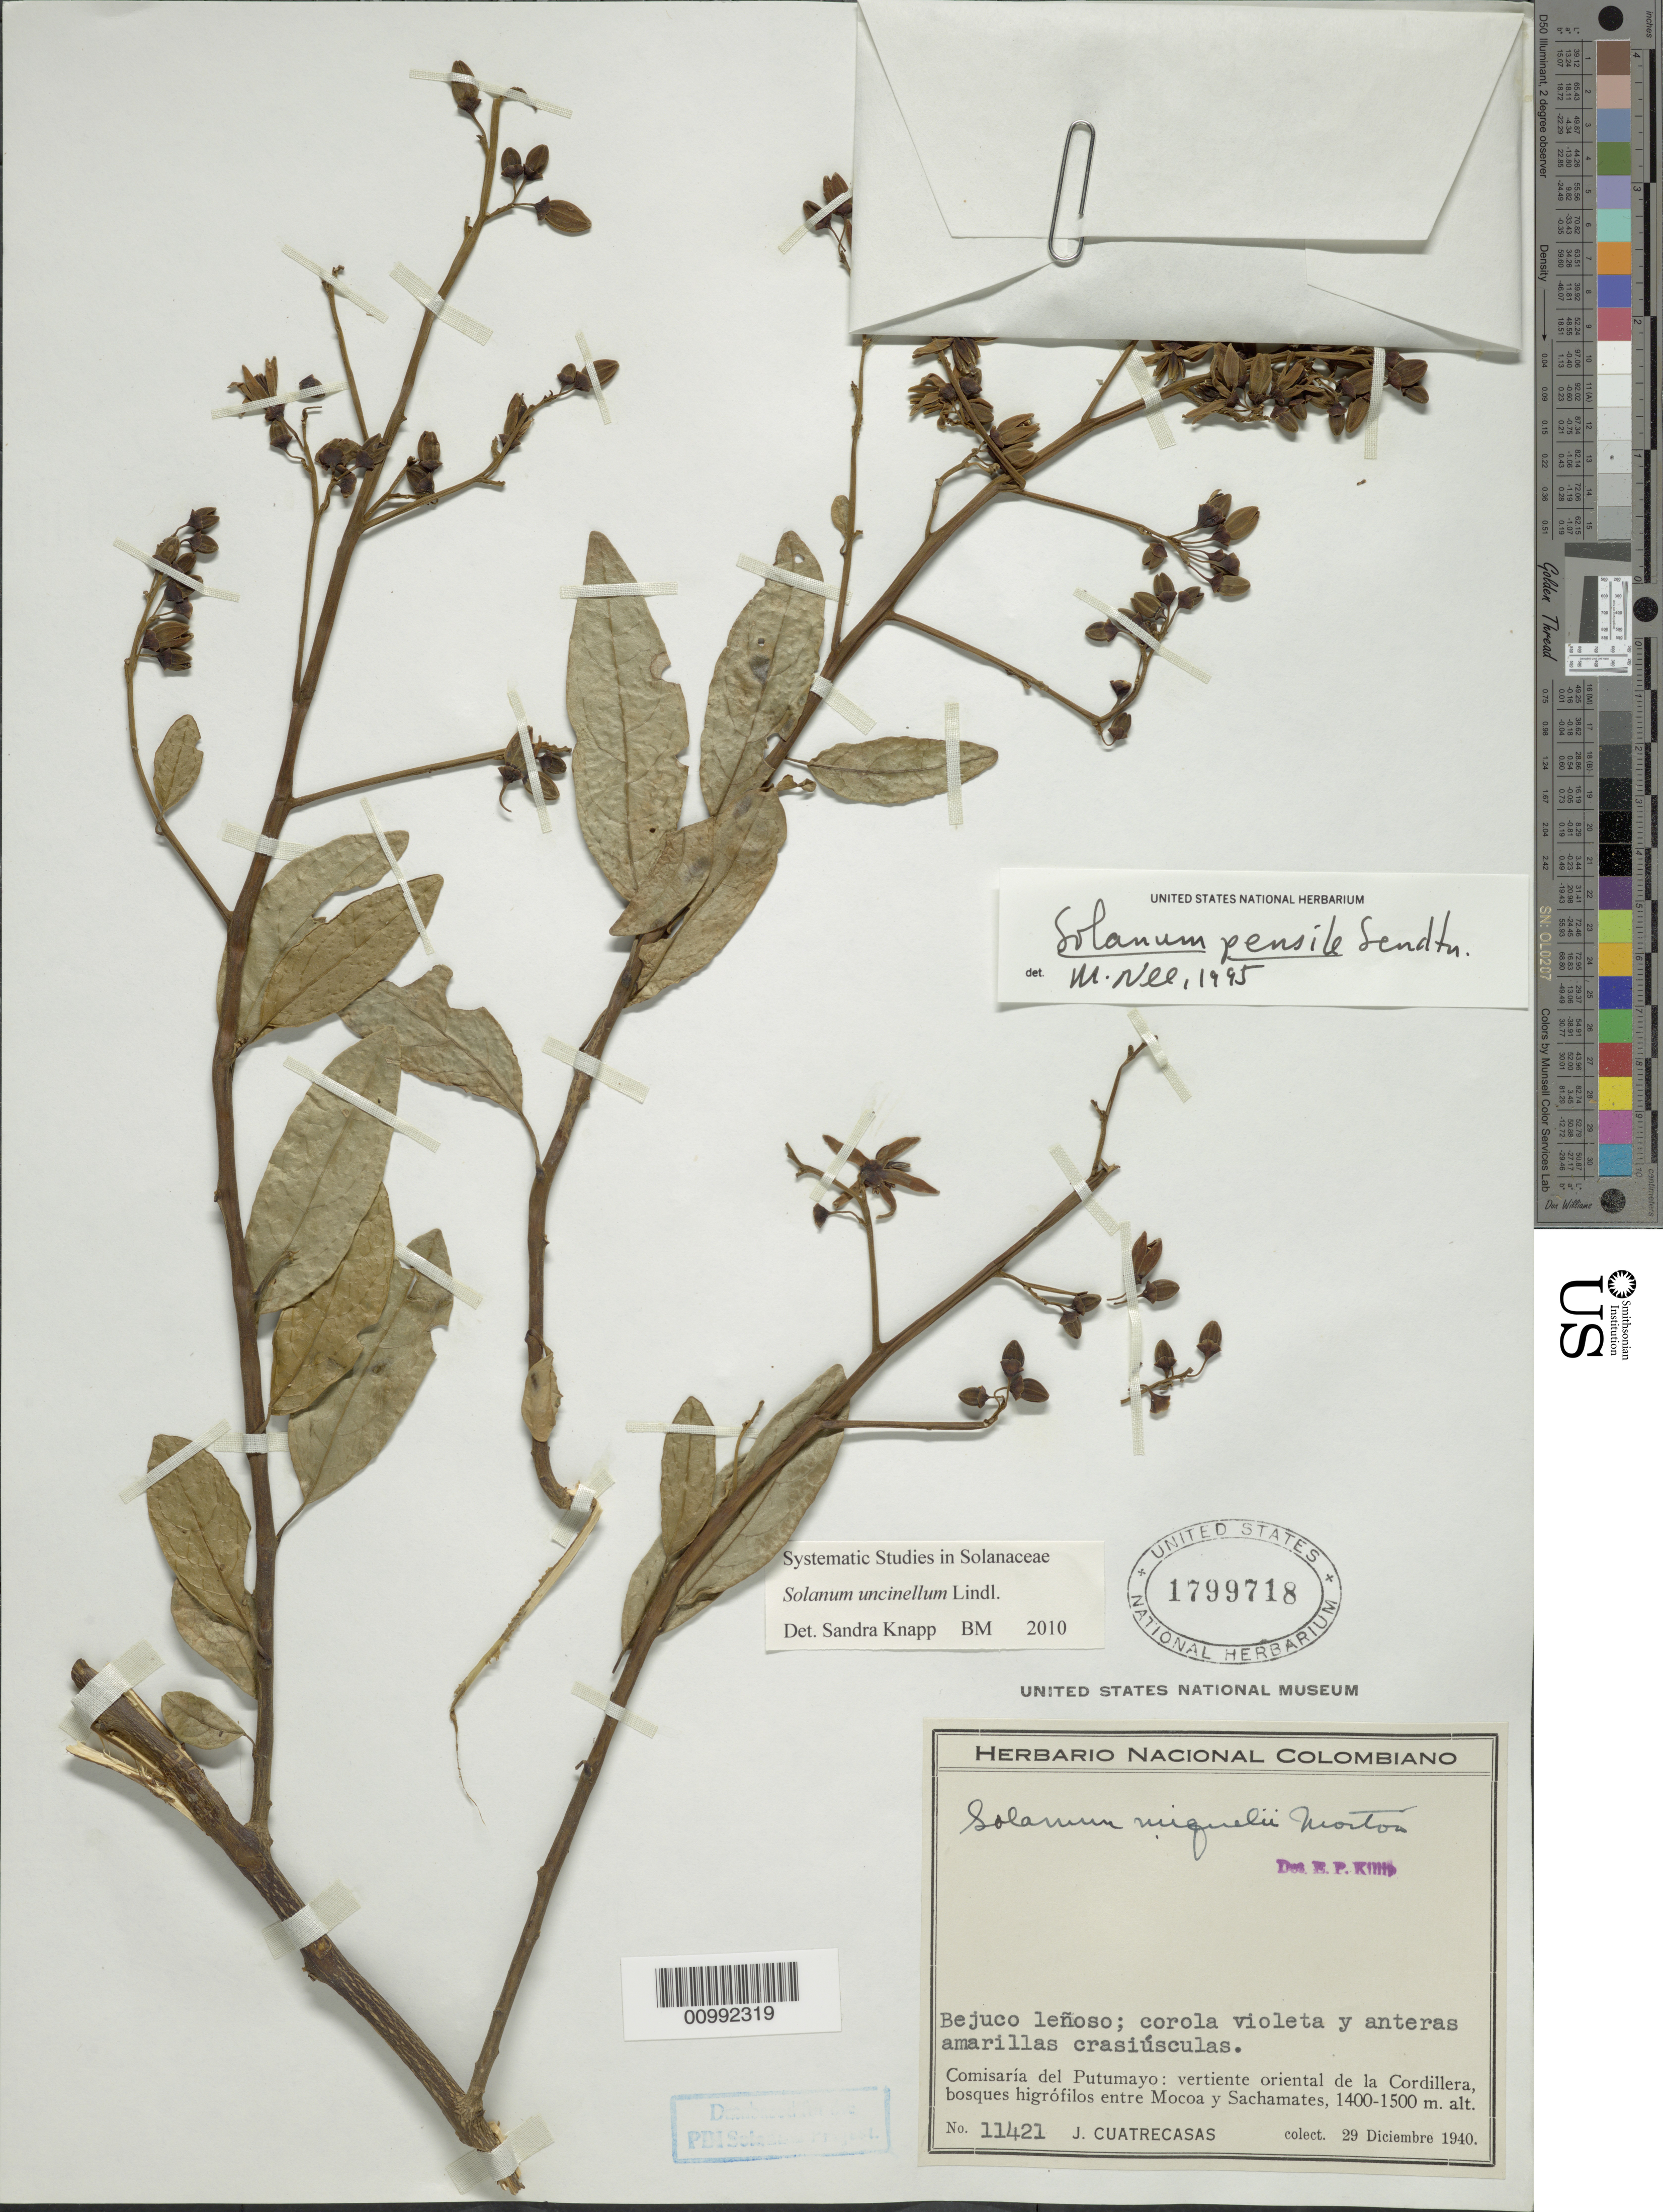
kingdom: Plantae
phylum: Tracheophyta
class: Magnoliopsida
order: Solanales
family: Solanaceae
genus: Solanum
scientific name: Solanum uncinellum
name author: Lindl.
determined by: Knapp, S. D.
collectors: J. Cuatrecasas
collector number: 11421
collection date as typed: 29 Dec 1940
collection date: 1940-12-29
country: Colombia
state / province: Putumayo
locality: Comisaria de Putumayo: vertiente oriental de la cordillera, bosques entre Mocoa y Sachamates.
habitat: bosques higrofilos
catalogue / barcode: US 1799718